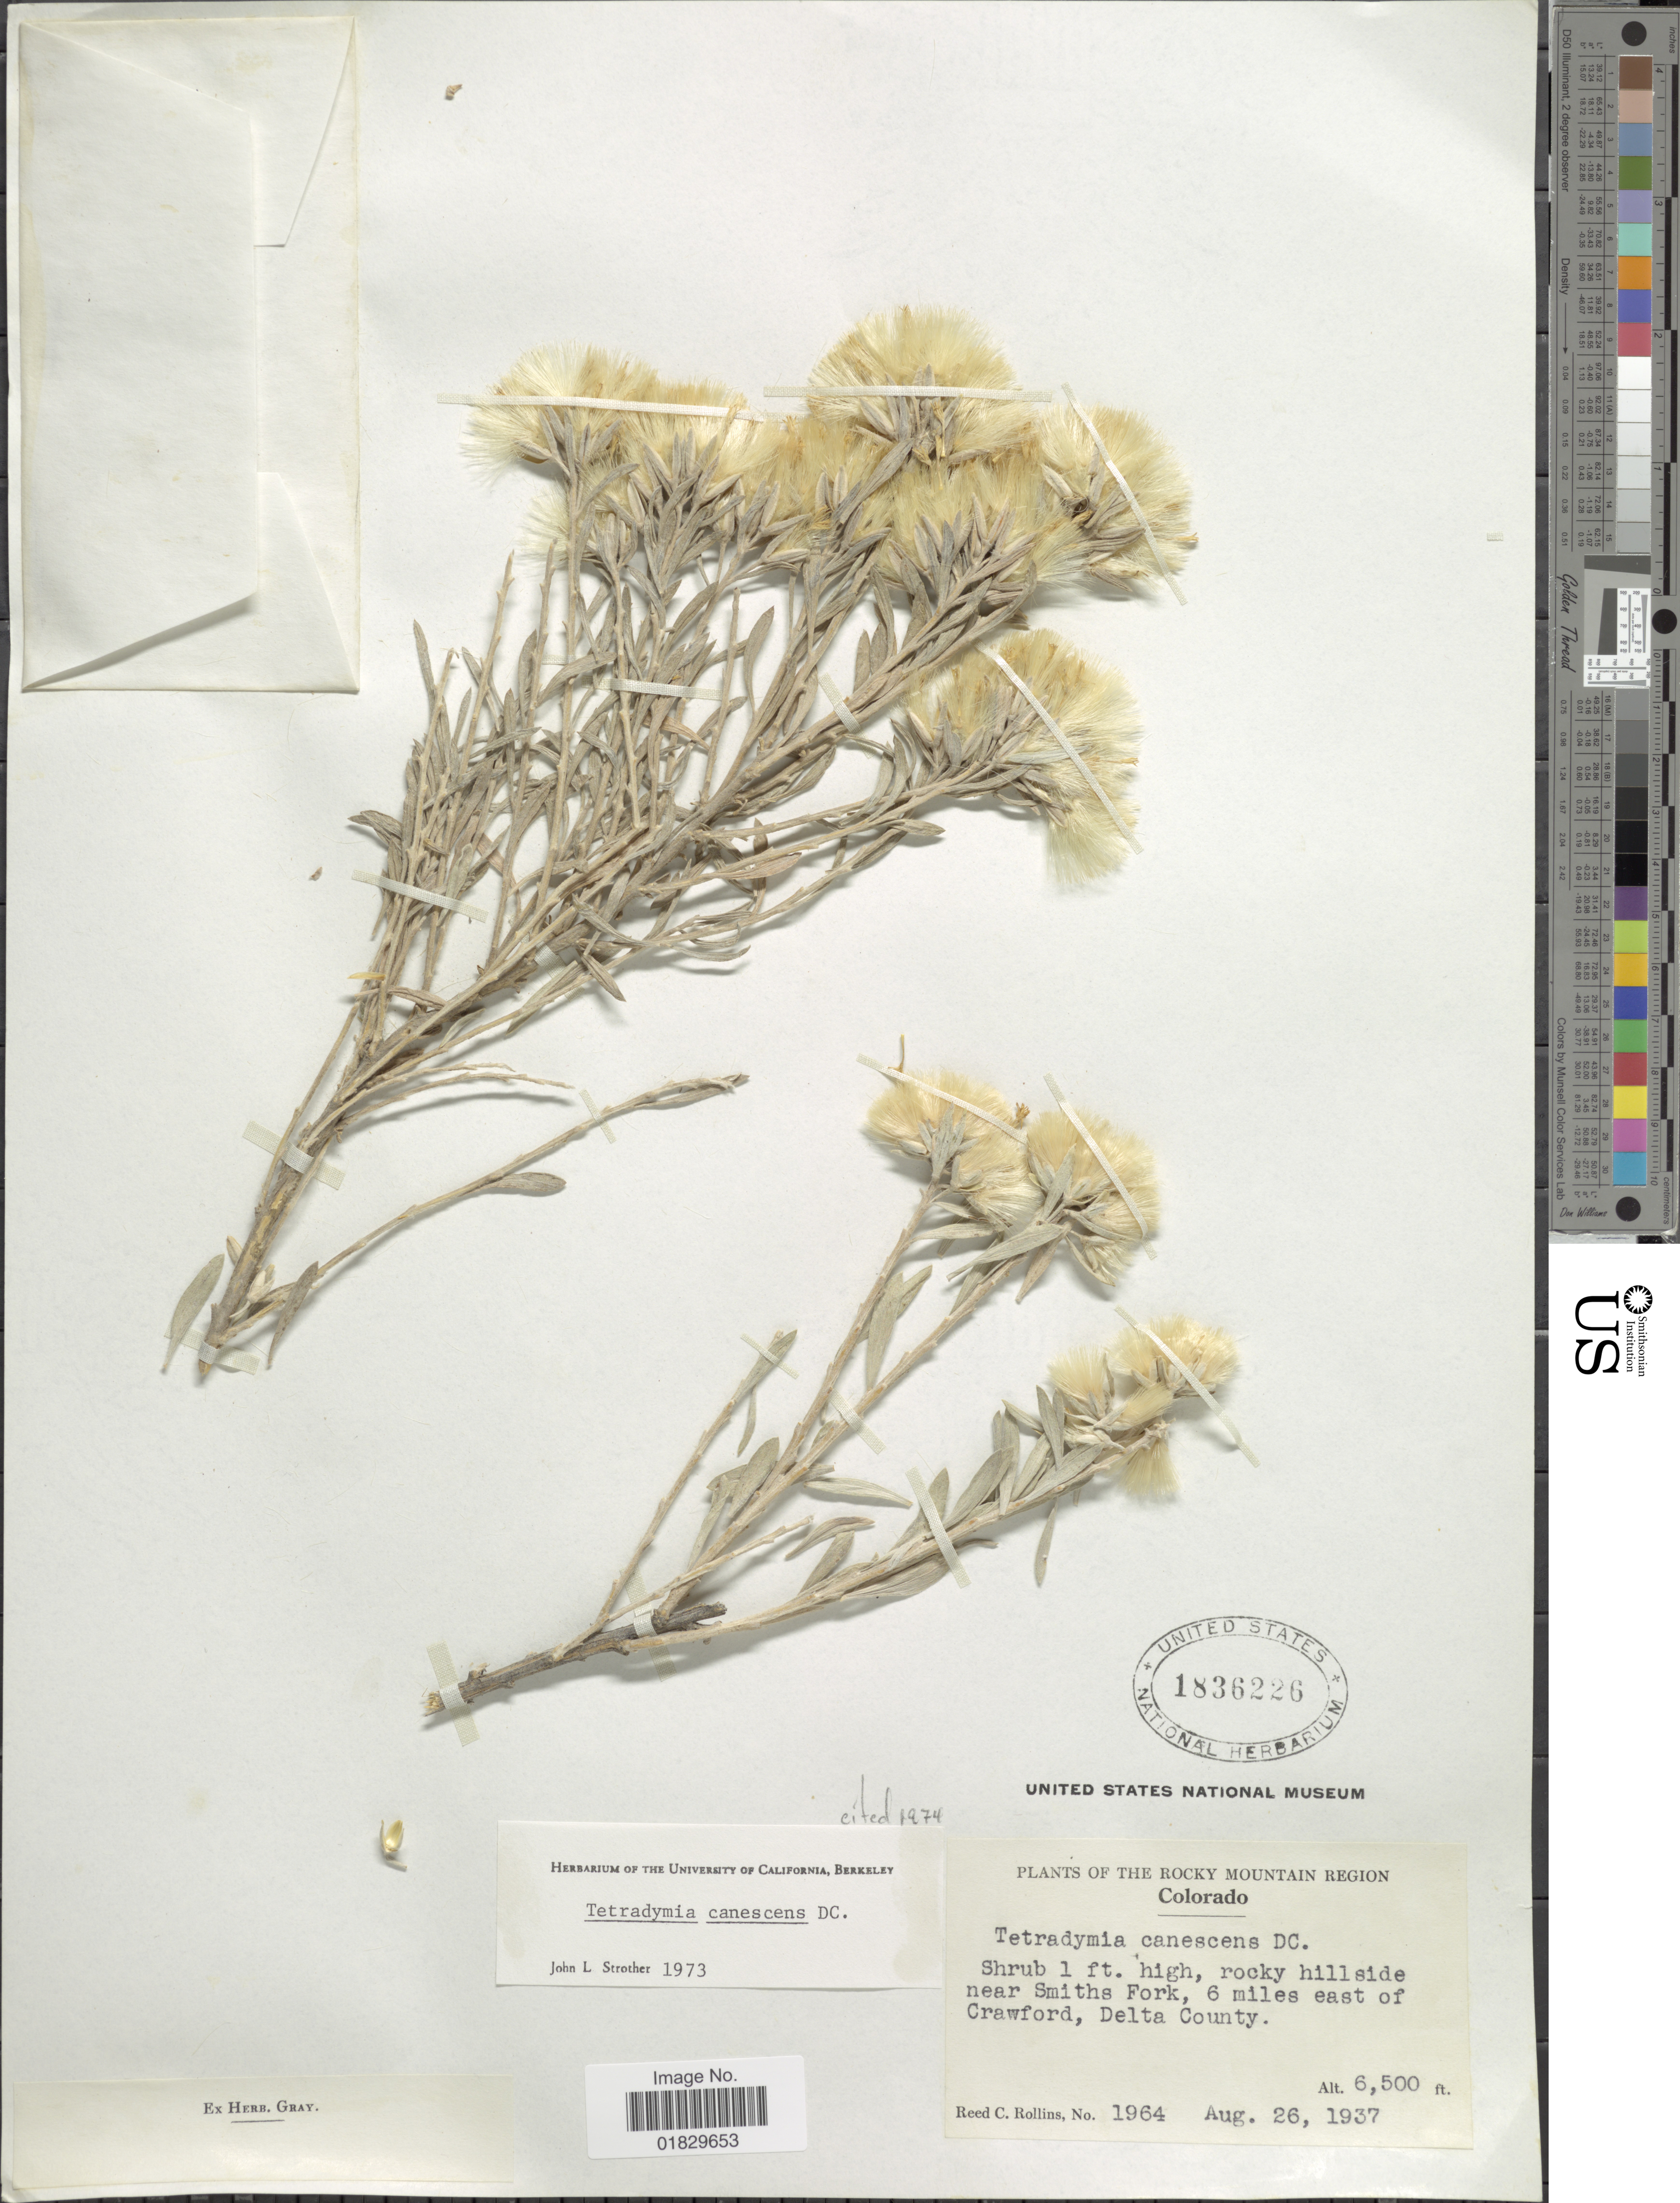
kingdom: Plantae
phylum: Tracheophyta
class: Magnoliopsida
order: Asterales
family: Asteraceae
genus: Tetradymia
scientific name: Tetradymia canescens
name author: DC.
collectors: R. C. Rollins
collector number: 1964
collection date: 1937-08-26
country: United States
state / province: Colorado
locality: Rocky hillside near Smiths Fork, 6 miles east of Crawford, Delta County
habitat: rocky hillside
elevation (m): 1981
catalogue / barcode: US 1836226